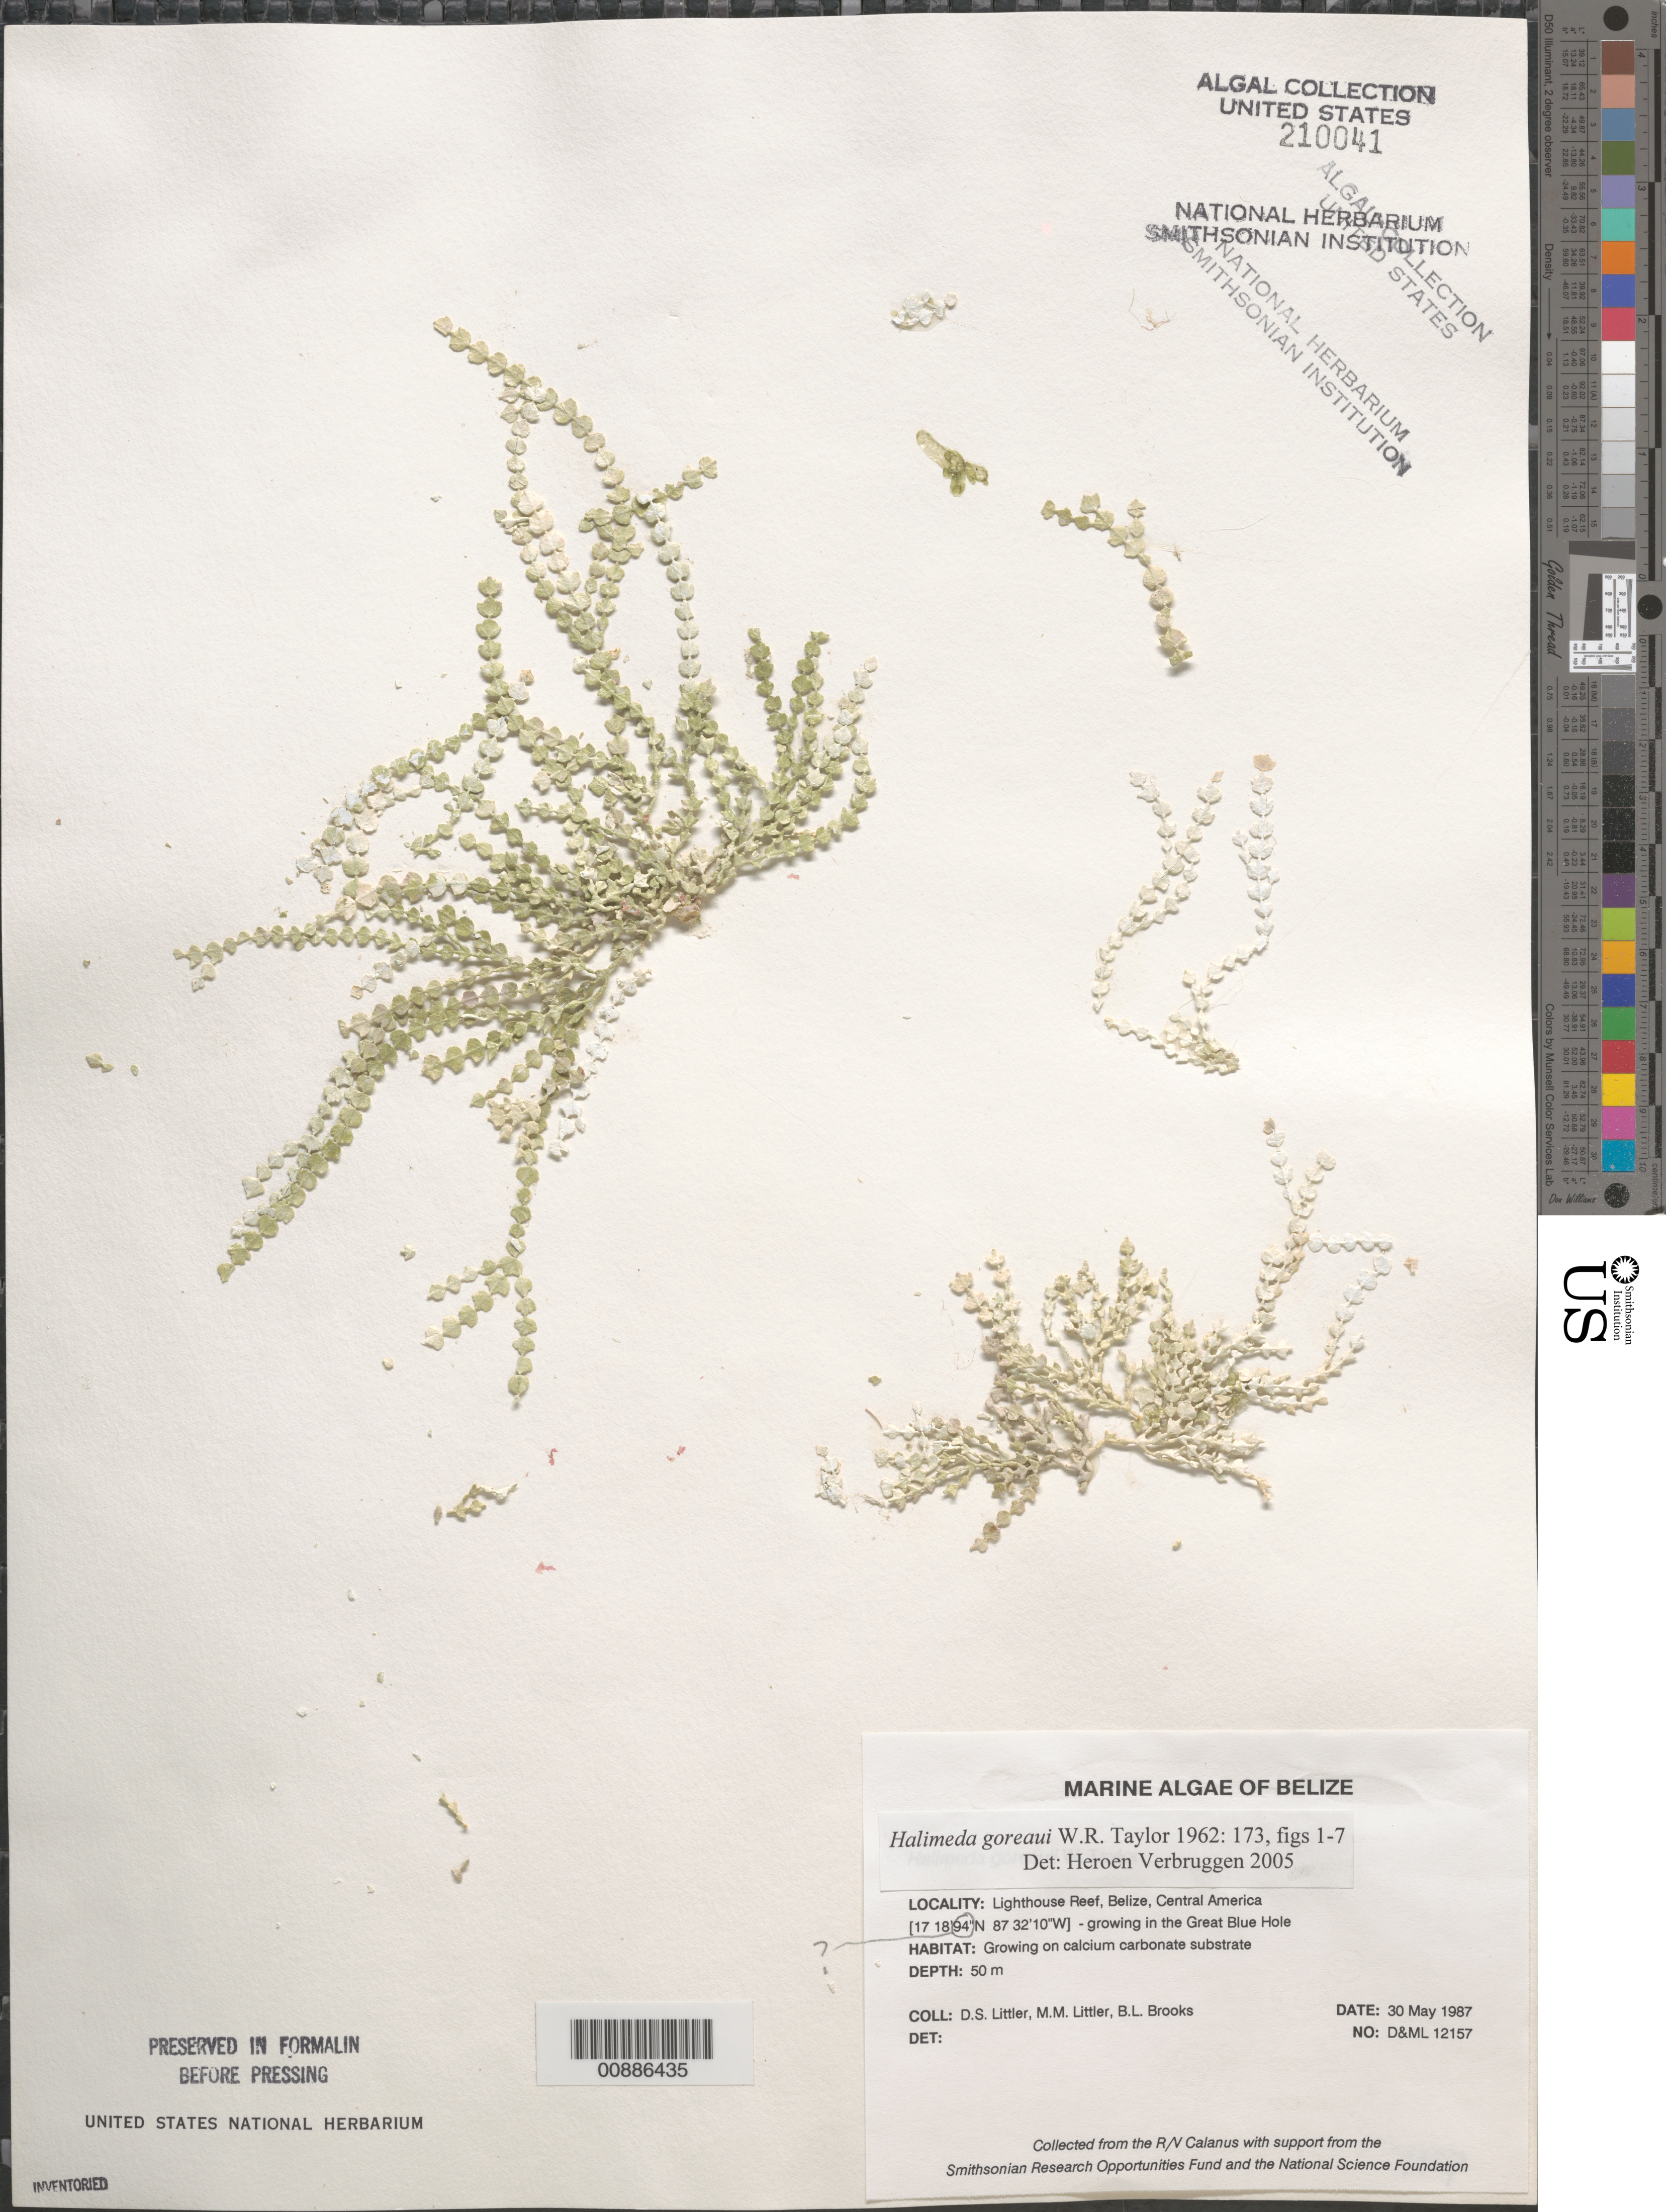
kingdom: Plantae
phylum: Chlorophyta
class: Ulvophyceae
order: Bryopsidales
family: Halimedaceae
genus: Halimeda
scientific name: Halimeda goreaui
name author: W.R. Taylor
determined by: Verbruggen, H.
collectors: D. S. Littler, M. M. Littler & B. Brooks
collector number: D&ML 12157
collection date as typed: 30 May 1987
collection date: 1987-05-30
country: Belize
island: Lighthouse Reef Atoll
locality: Great Blue Hole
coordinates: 17 18'94"N, 87 32'10"W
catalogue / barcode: US 210041